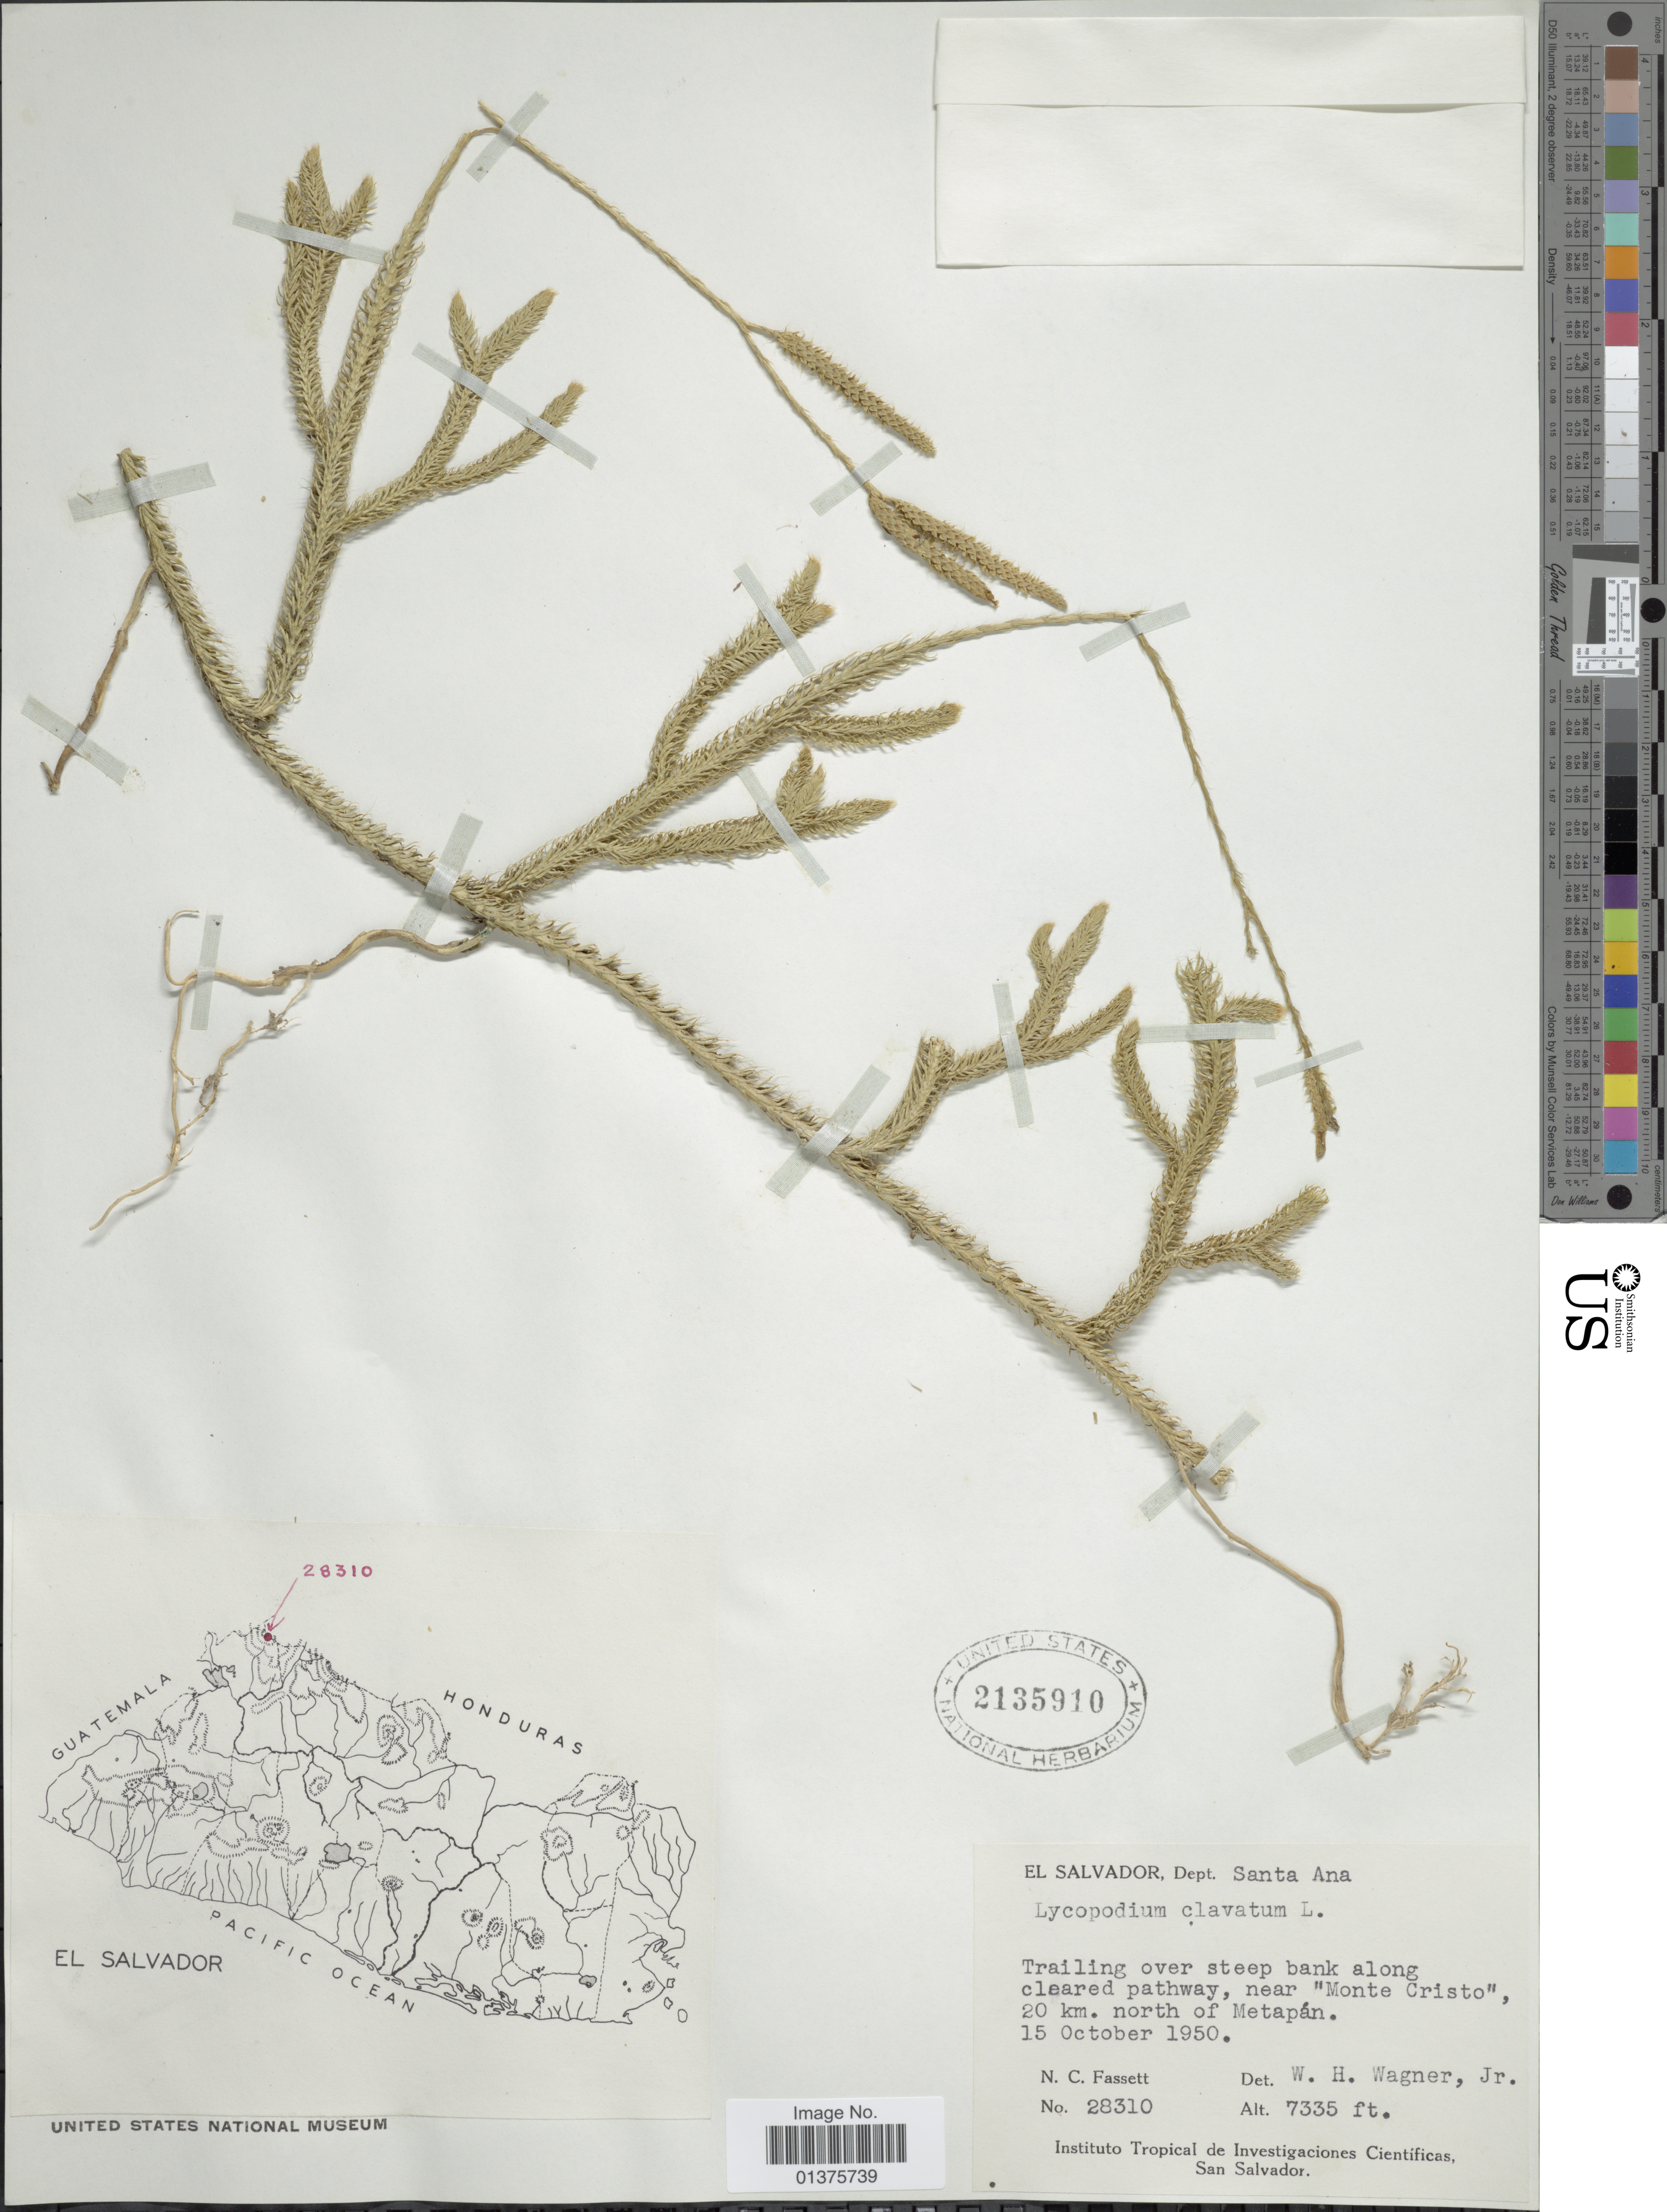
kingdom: Plantae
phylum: Tracheophyta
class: Lycopodiopsida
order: Lycopodiales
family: Lycopodiaceae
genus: Lycopodium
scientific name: Lycopodium clavatum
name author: L.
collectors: N. C. Fassett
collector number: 28310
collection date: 1950-10-15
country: El Salvador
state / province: Santa Ana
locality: Dept. Santa Ana, Trailing over steep bank along cleared pathway, near "Monte Cristo", 20 km north of Metapán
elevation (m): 2236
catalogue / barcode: US 2135910